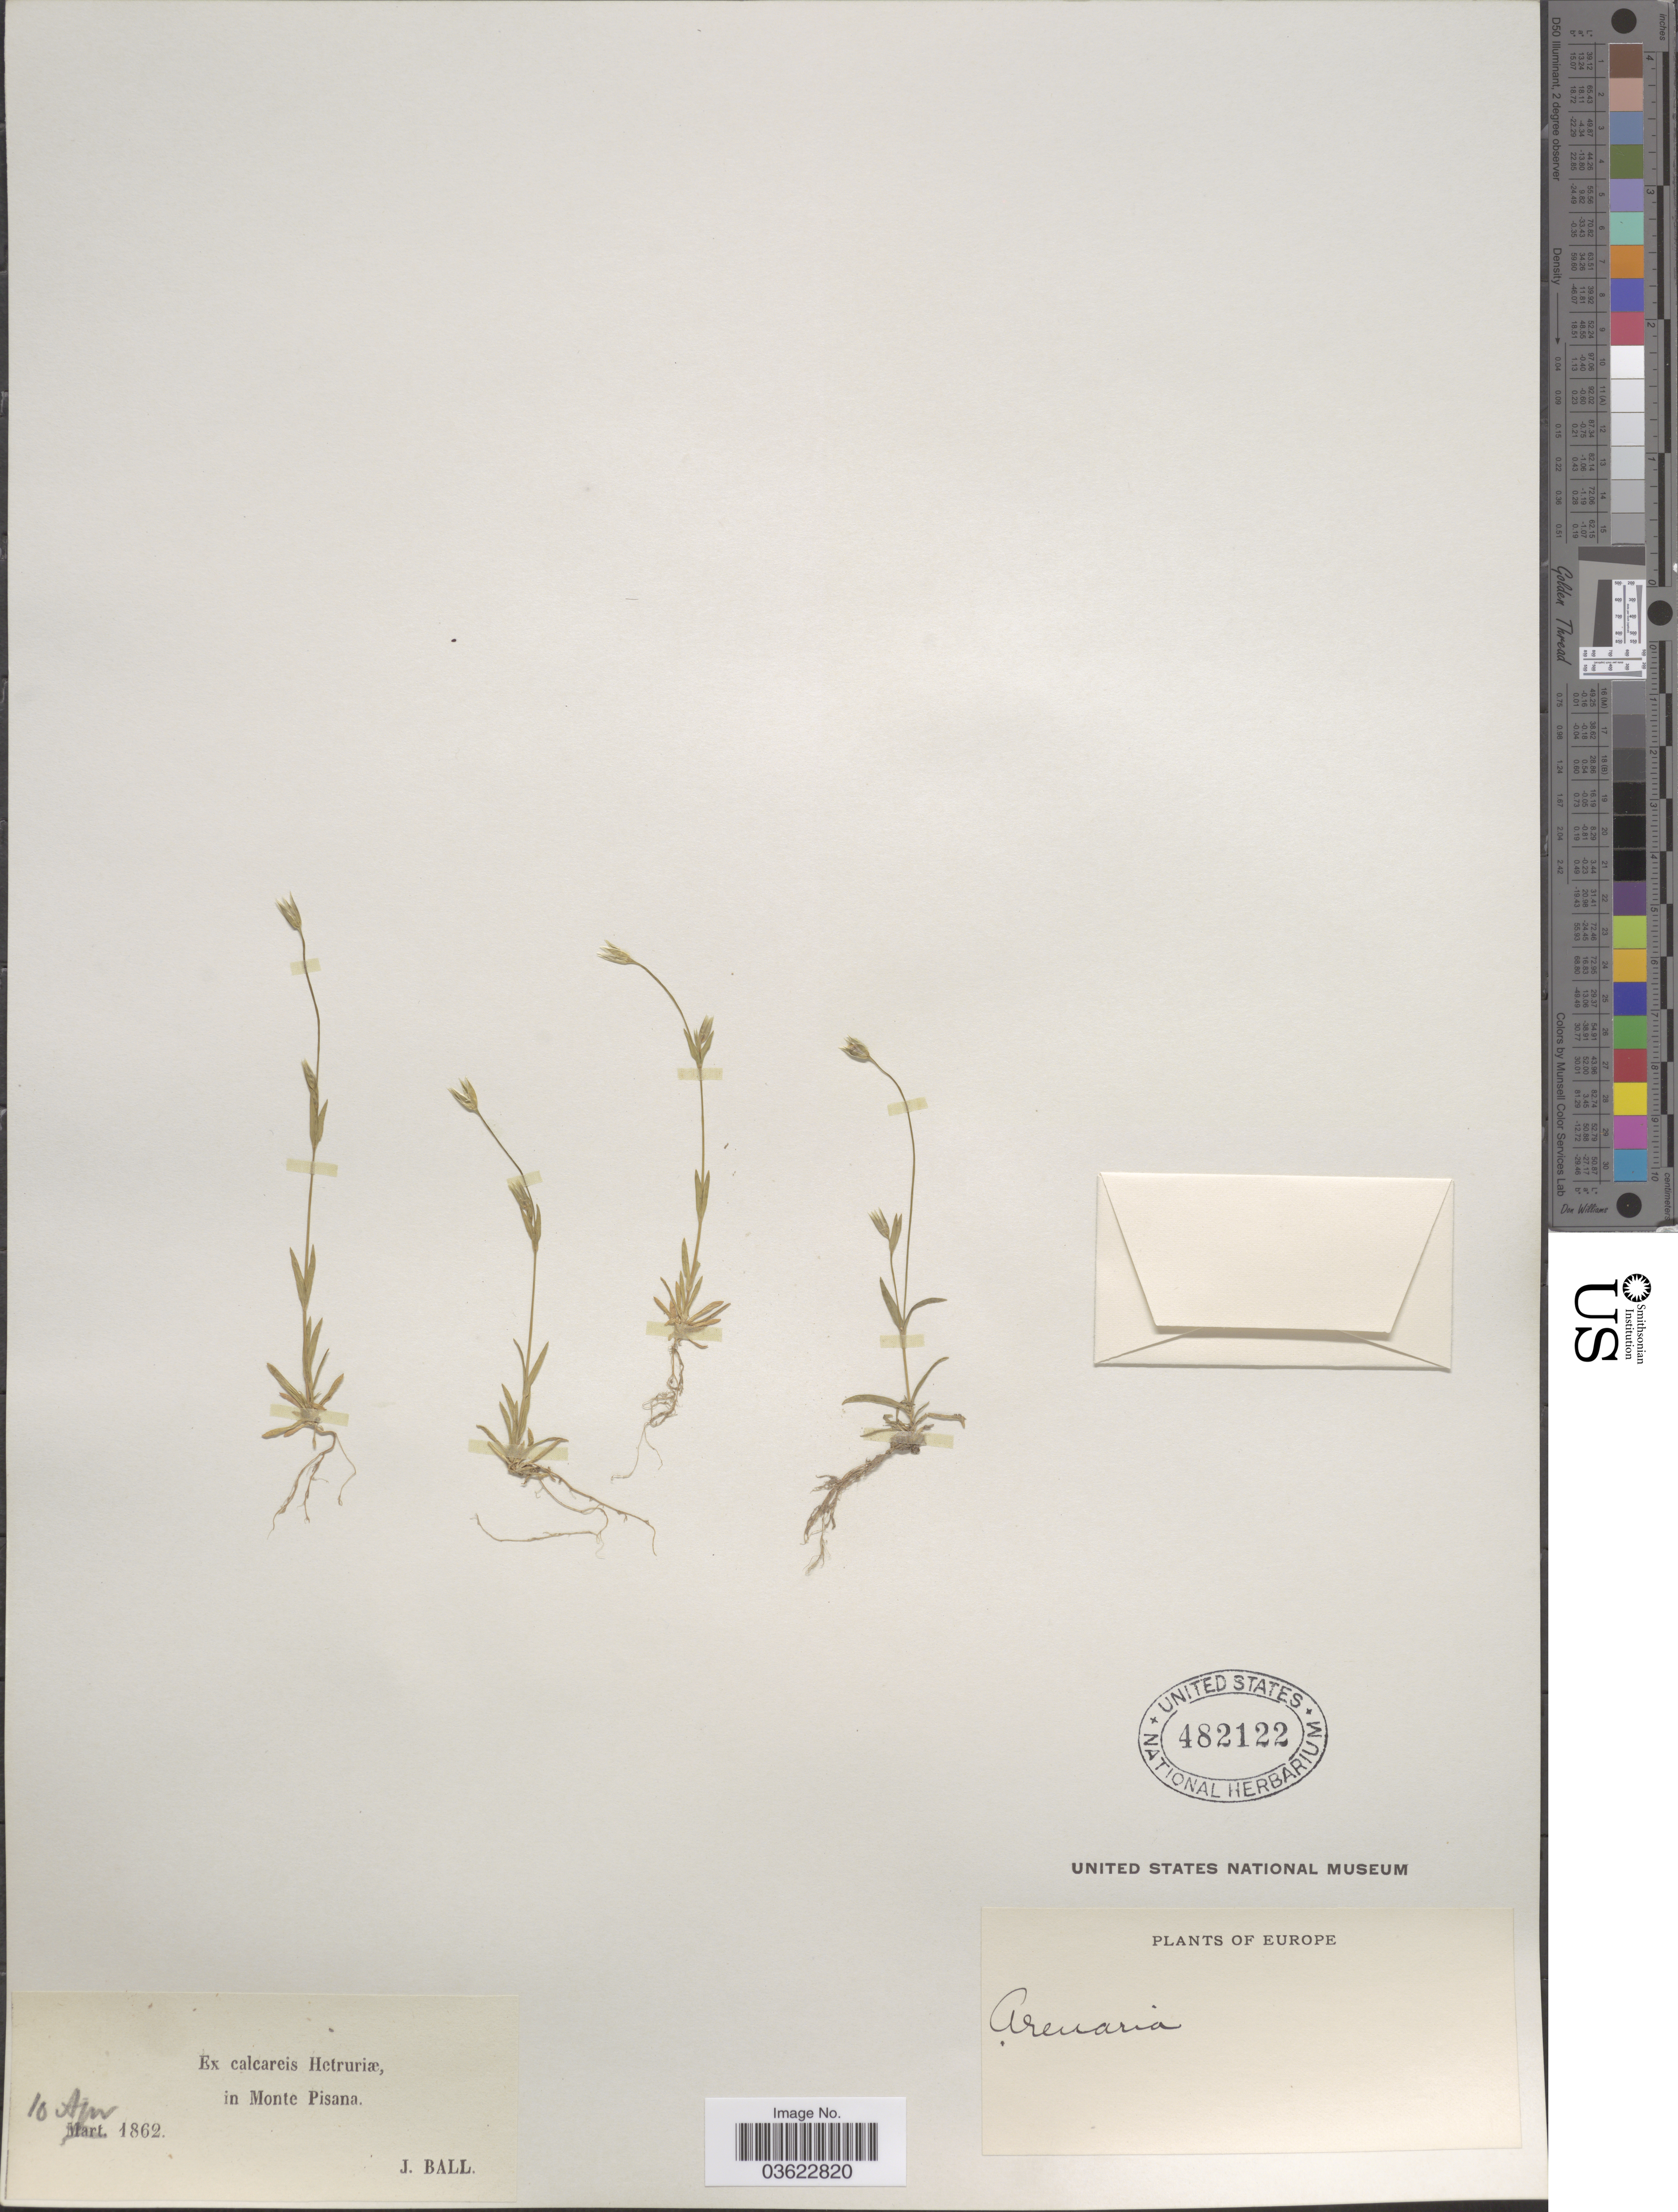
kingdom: Plantae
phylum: Tracheophyta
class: Magnoliopsida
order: Caryophyllales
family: Caryophyllaceae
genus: Arenaria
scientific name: Arenaria sp.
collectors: J. Ball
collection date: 1862-04-10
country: Italy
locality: Ex calcareis Hetruriæ, in Monte Pisana. Europe.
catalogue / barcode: US 482122